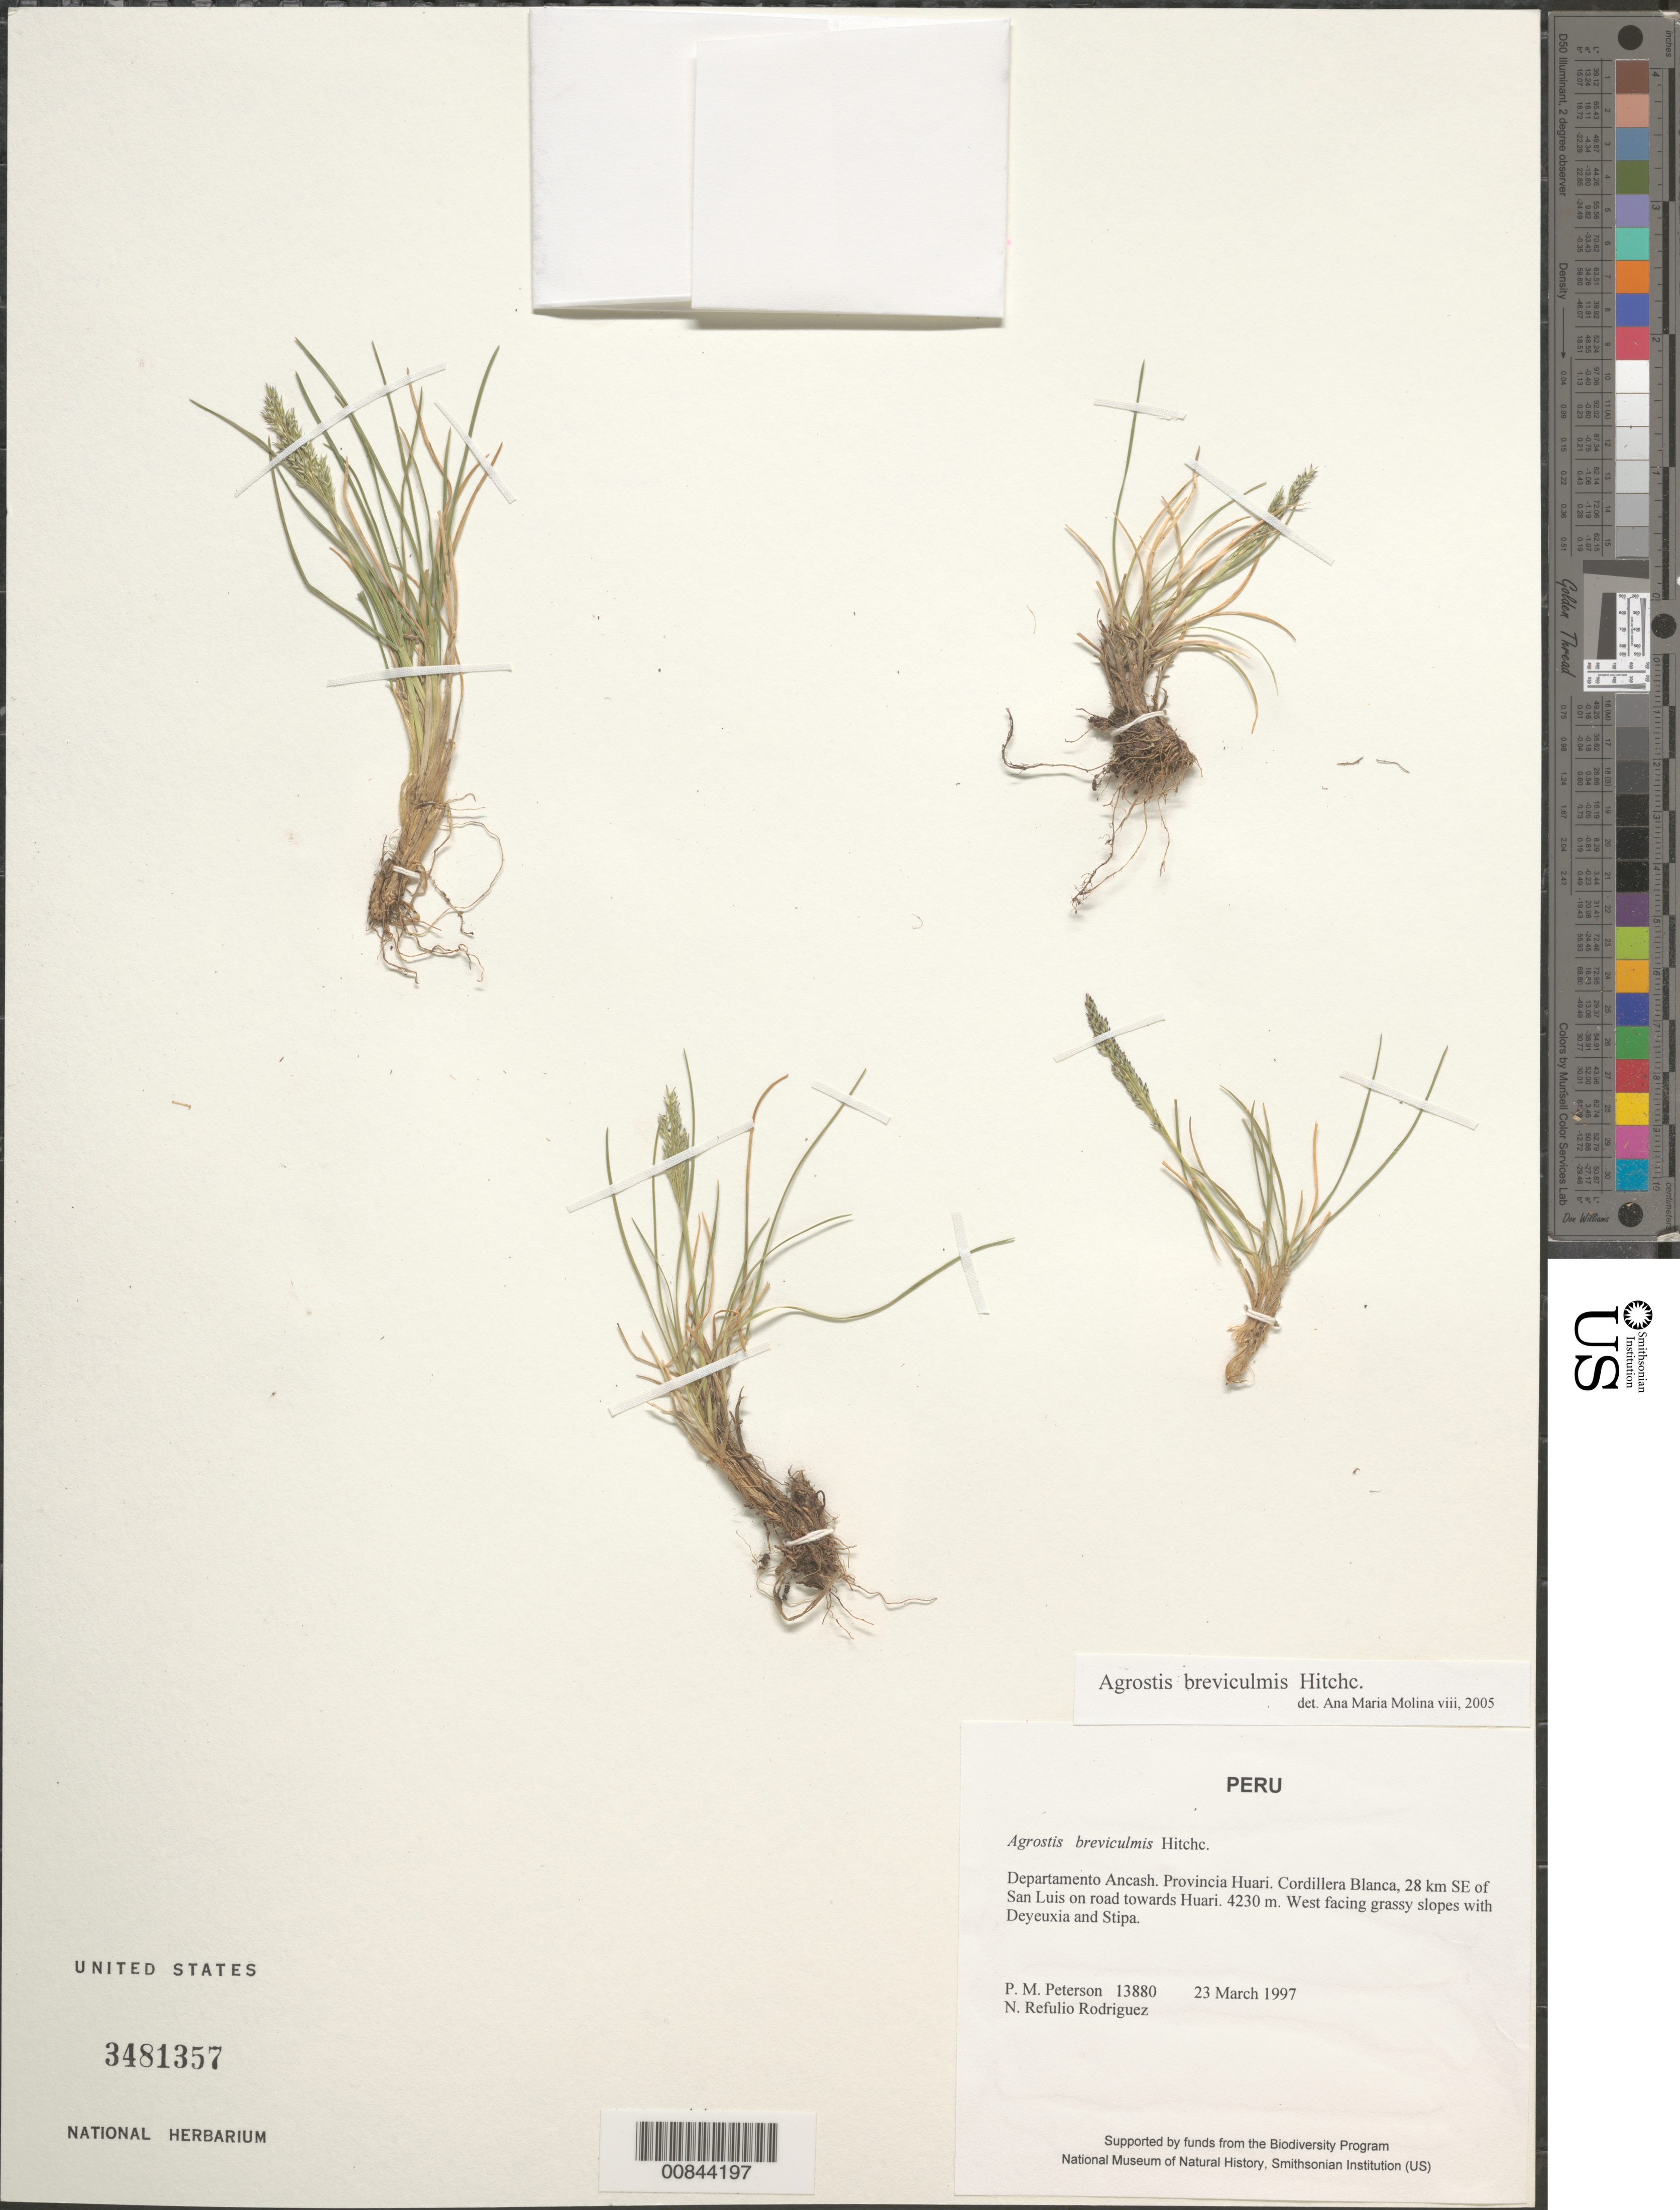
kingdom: Plantae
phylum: Tracheophyta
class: Liliopsida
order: Poales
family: Poaceae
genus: Agrostis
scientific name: Agrostis breviculmis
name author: Hitchc.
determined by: Molina, Ana M. de R.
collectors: P. M. Peterson & N. Refulio-Rodríguez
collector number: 13880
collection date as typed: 23 Mar 1997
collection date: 1997-03-23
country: Peru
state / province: Ancash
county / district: Huari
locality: Cordillera Blanca, 28 km SE of San Luis on road towards Huari.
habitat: West facing grassy slopes with Deyeuxia and Stipa.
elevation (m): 4230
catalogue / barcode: US 3481357